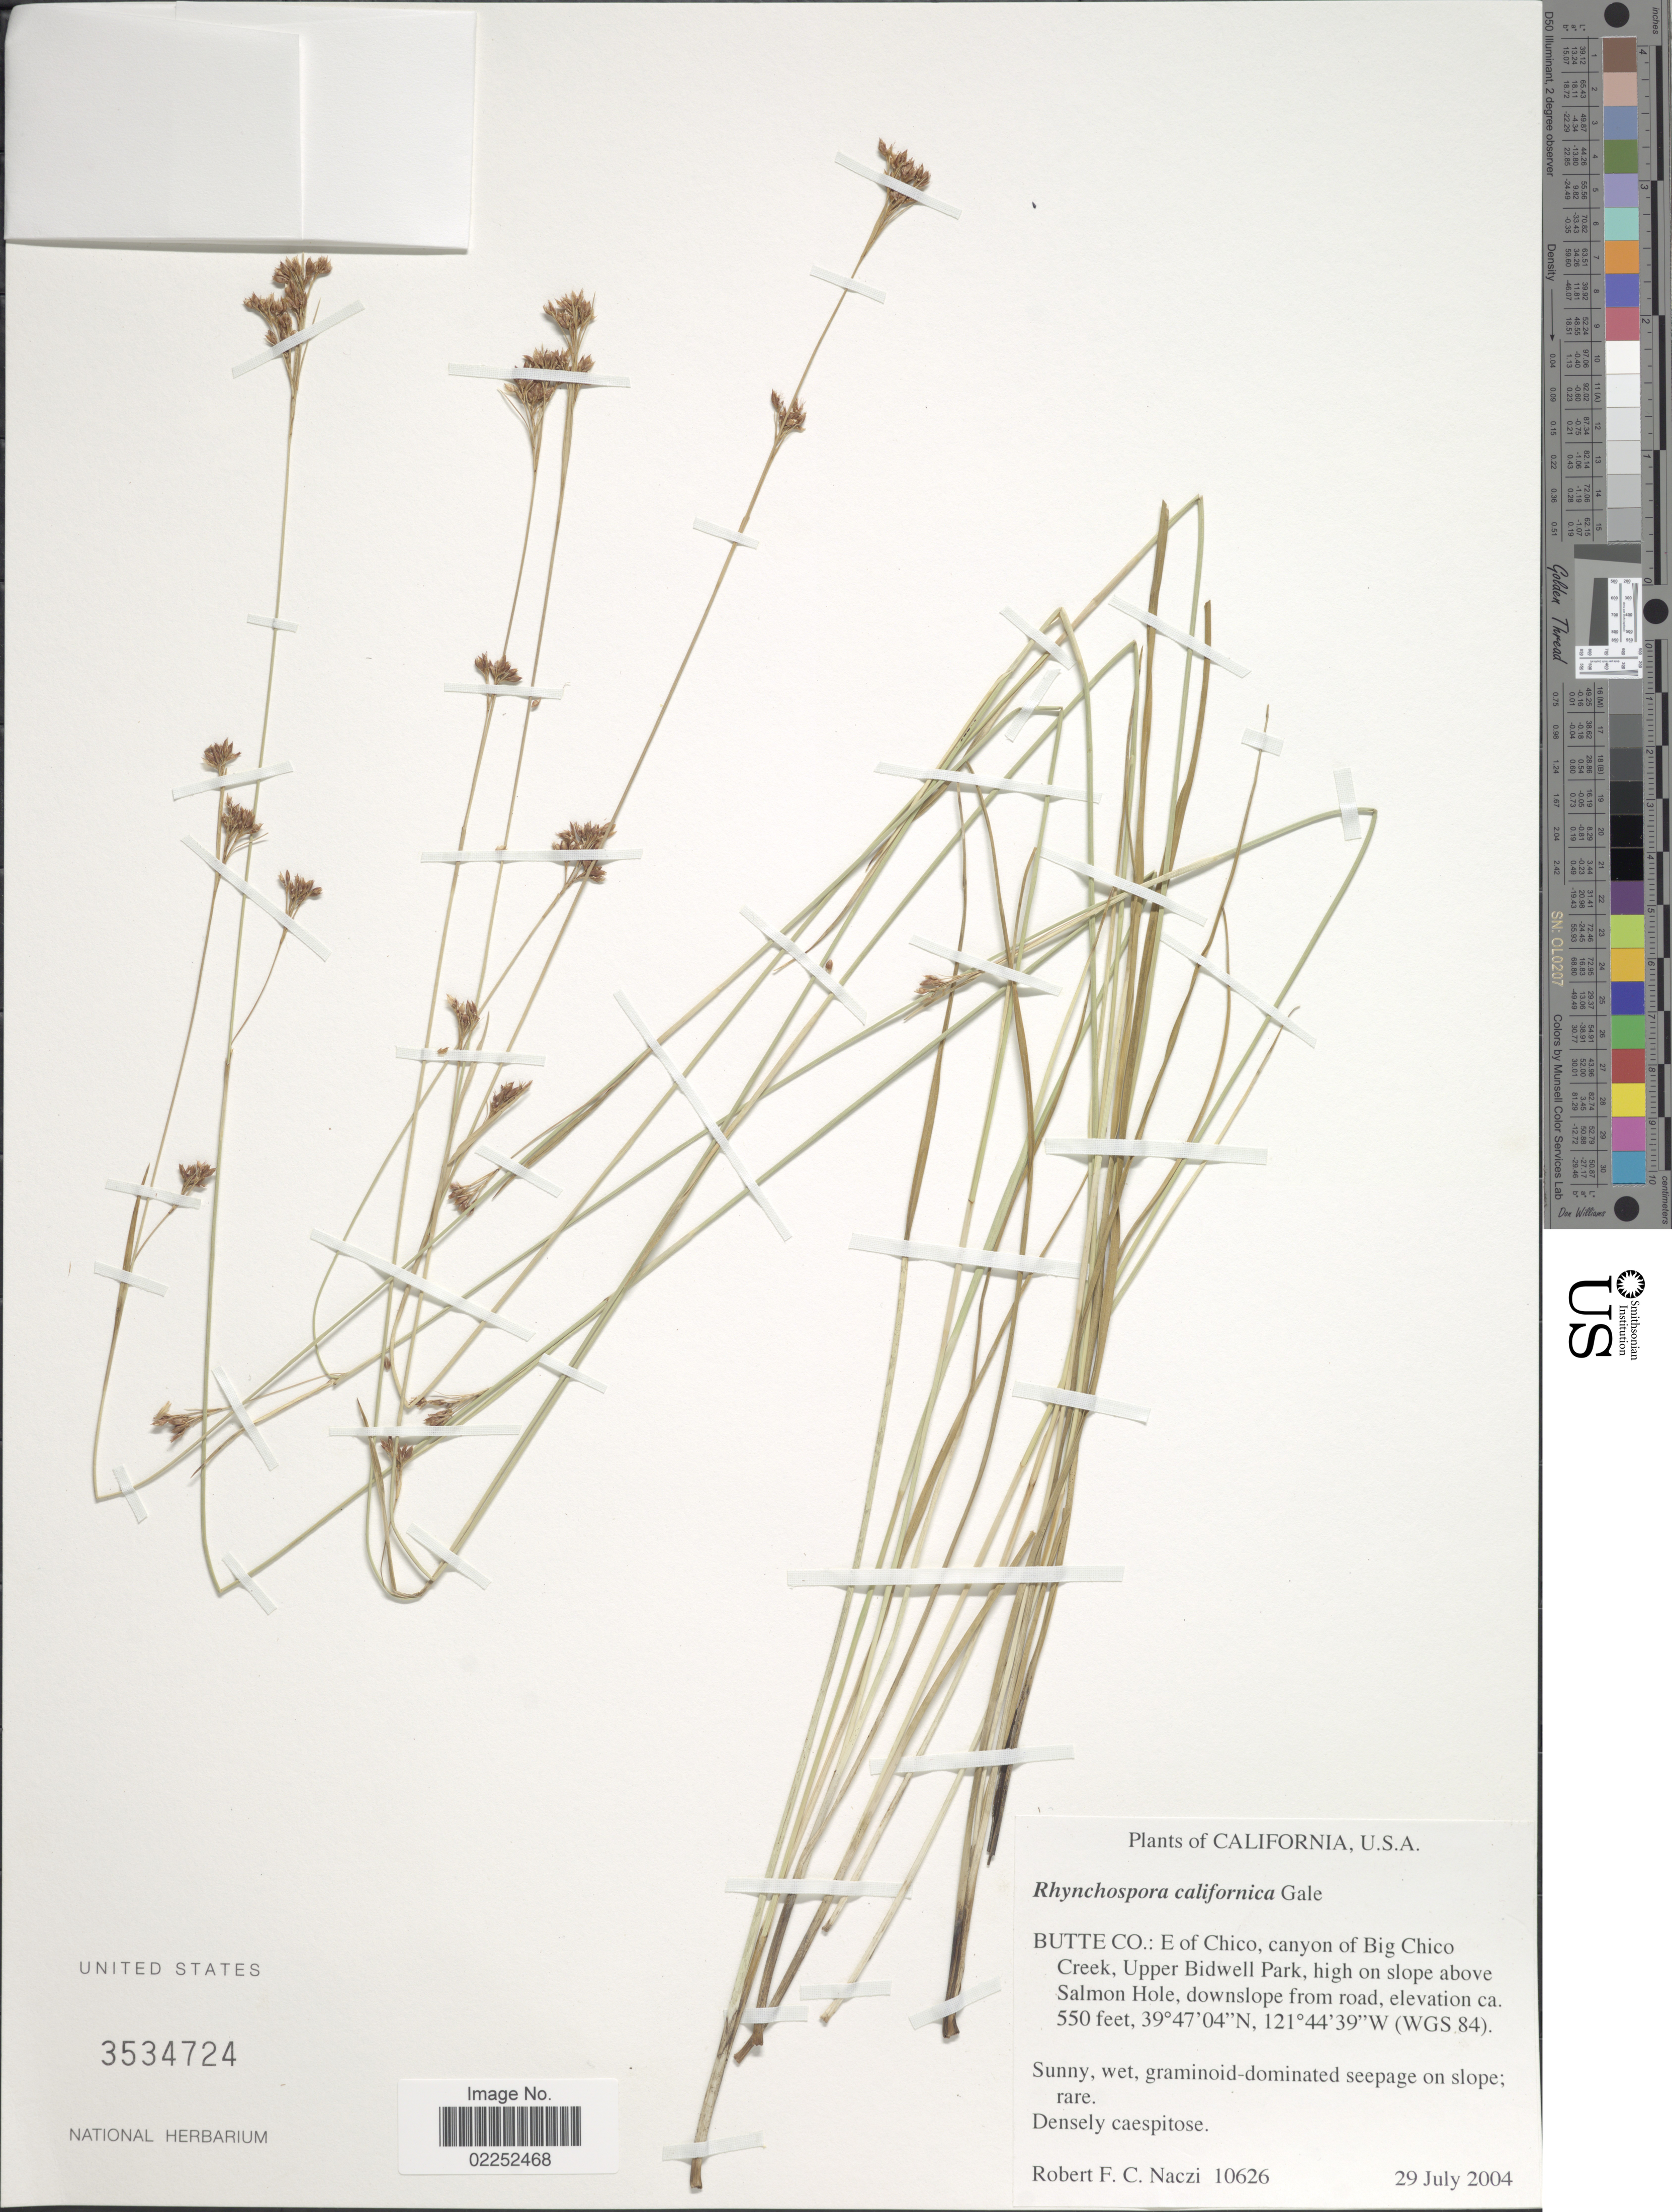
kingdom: Plantae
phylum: Tracheophyta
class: Liliopsida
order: Poales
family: Cyperaceae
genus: Rhynchospora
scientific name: Rhynchospora californica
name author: Gale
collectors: R. F. C. Naczi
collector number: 10626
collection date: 2004-07-29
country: United States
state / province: California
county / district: Butte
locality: Butte Co: E of Chico, canyon of Big Chico Creek, Upper Bidwell Park, high on slope above Salmon Hole, downslope from road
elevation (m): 168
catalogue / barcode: US 3534724